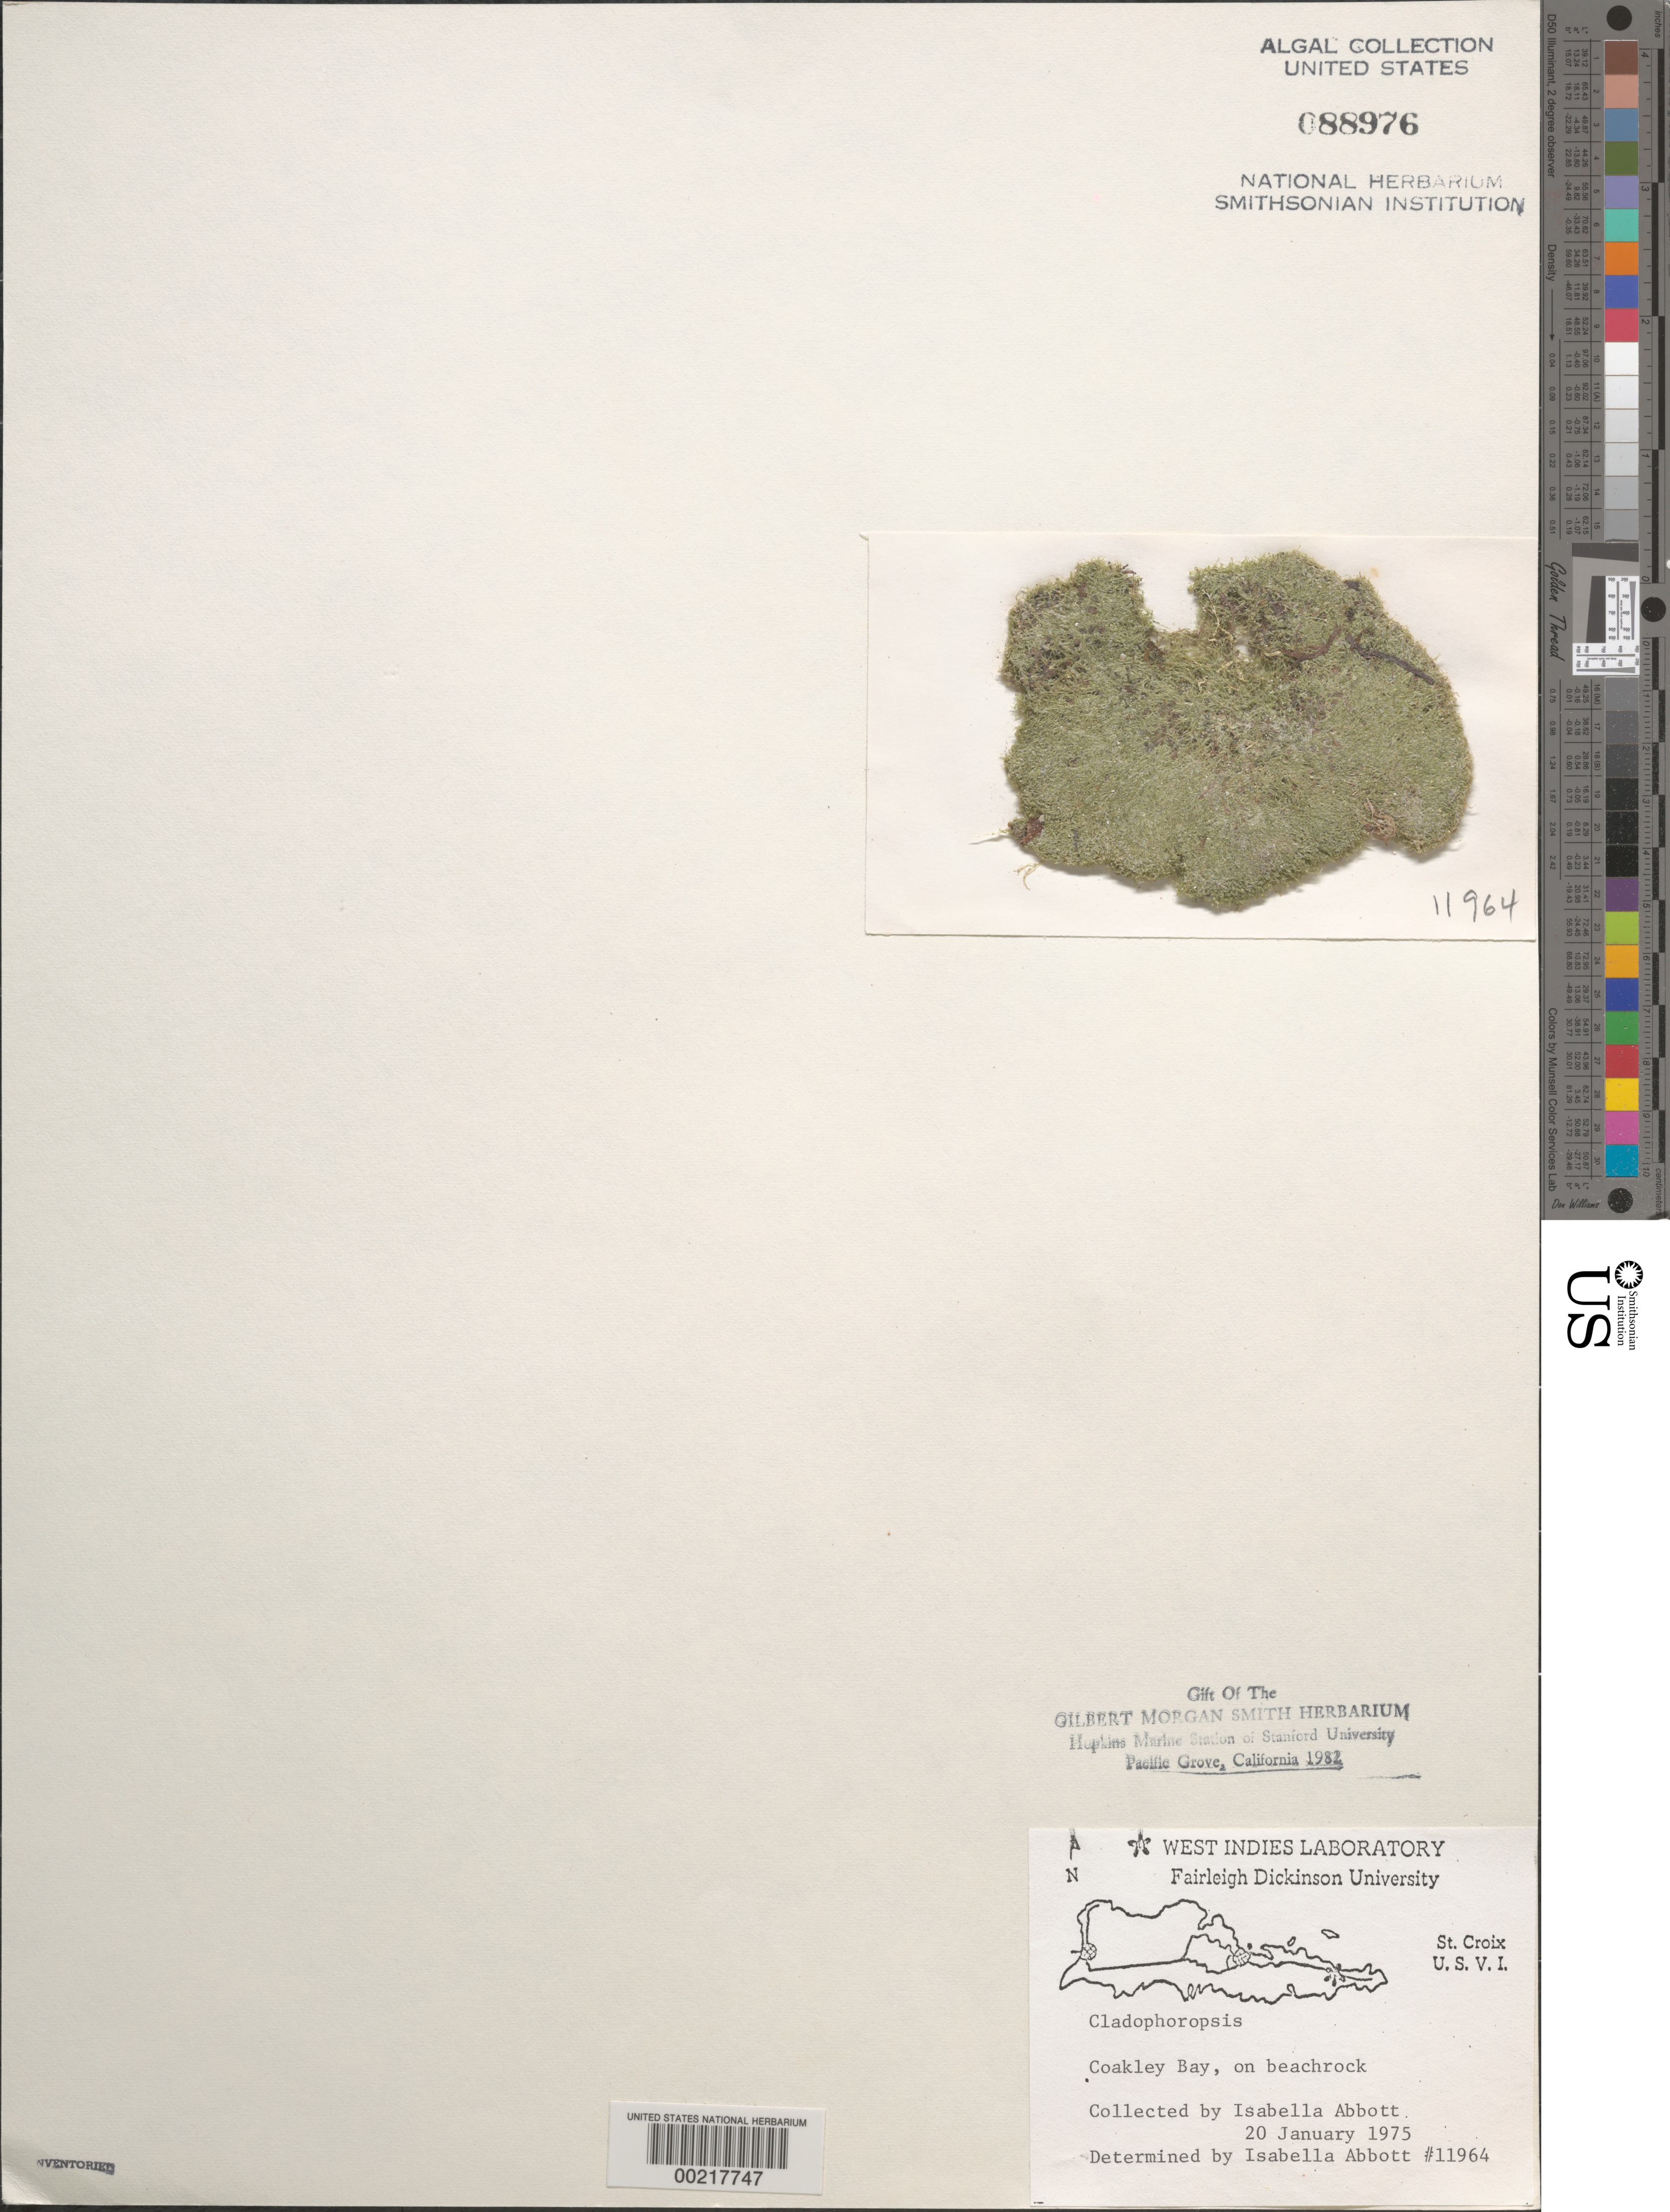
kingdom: Plantae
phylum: Chlorophyta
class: Ulvophyceae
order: Siphonocladales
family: Boodleaceae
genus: Cladophoropsis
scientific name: Cladophoropsis sp.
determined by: Abbott, Isabella A.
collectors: I. A. Abbott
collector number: IAA 11964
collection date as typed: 20 Jan 1975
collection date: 1975-01-20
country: U.S. Virgin Islands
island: St. Croix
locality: Coakley Bay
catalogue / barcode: US 88976